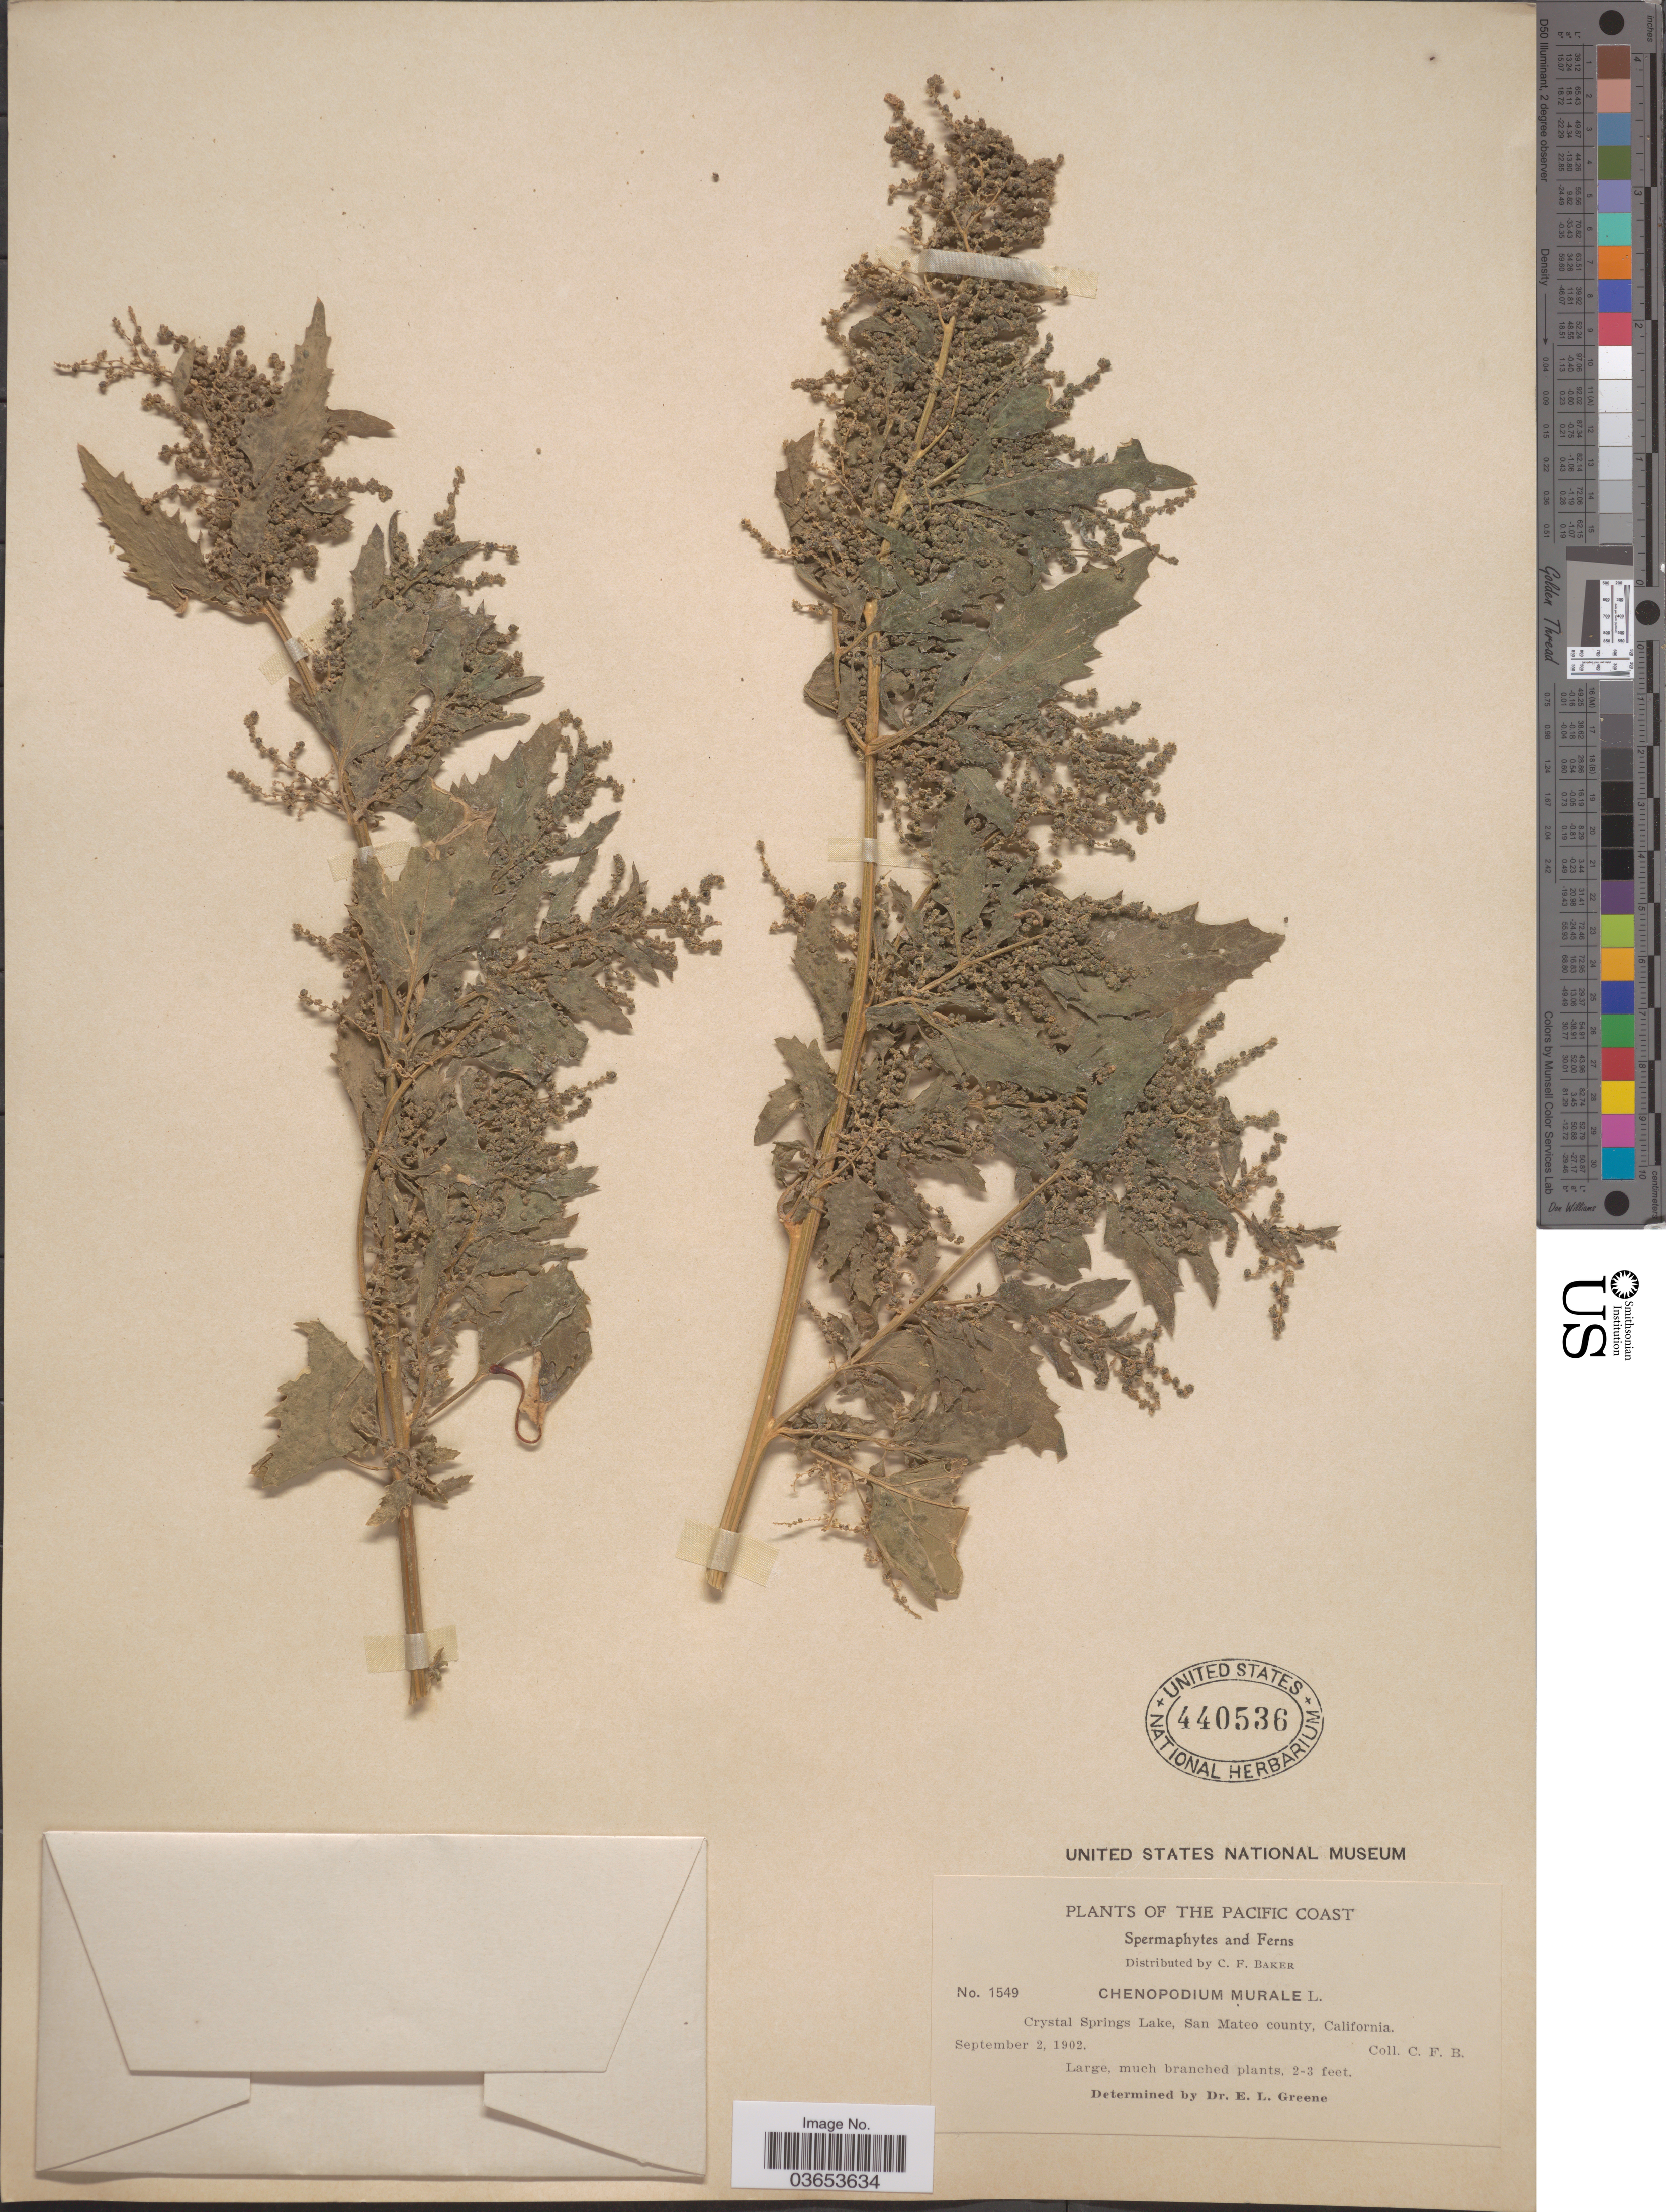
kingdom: Plantae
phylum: Tracheophyta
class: Magnoliopsida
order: Caryophyllales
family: Amaranthaceae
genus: Chenopodium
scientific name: Chenopodium murale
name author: L.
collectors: C. F. Baker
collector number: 1549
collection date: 1902-09-02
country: United States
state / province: California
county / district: San Mateo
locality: Pacific Coast. Crystal Springs Lake, San Mateo county.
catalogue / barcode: US 440536